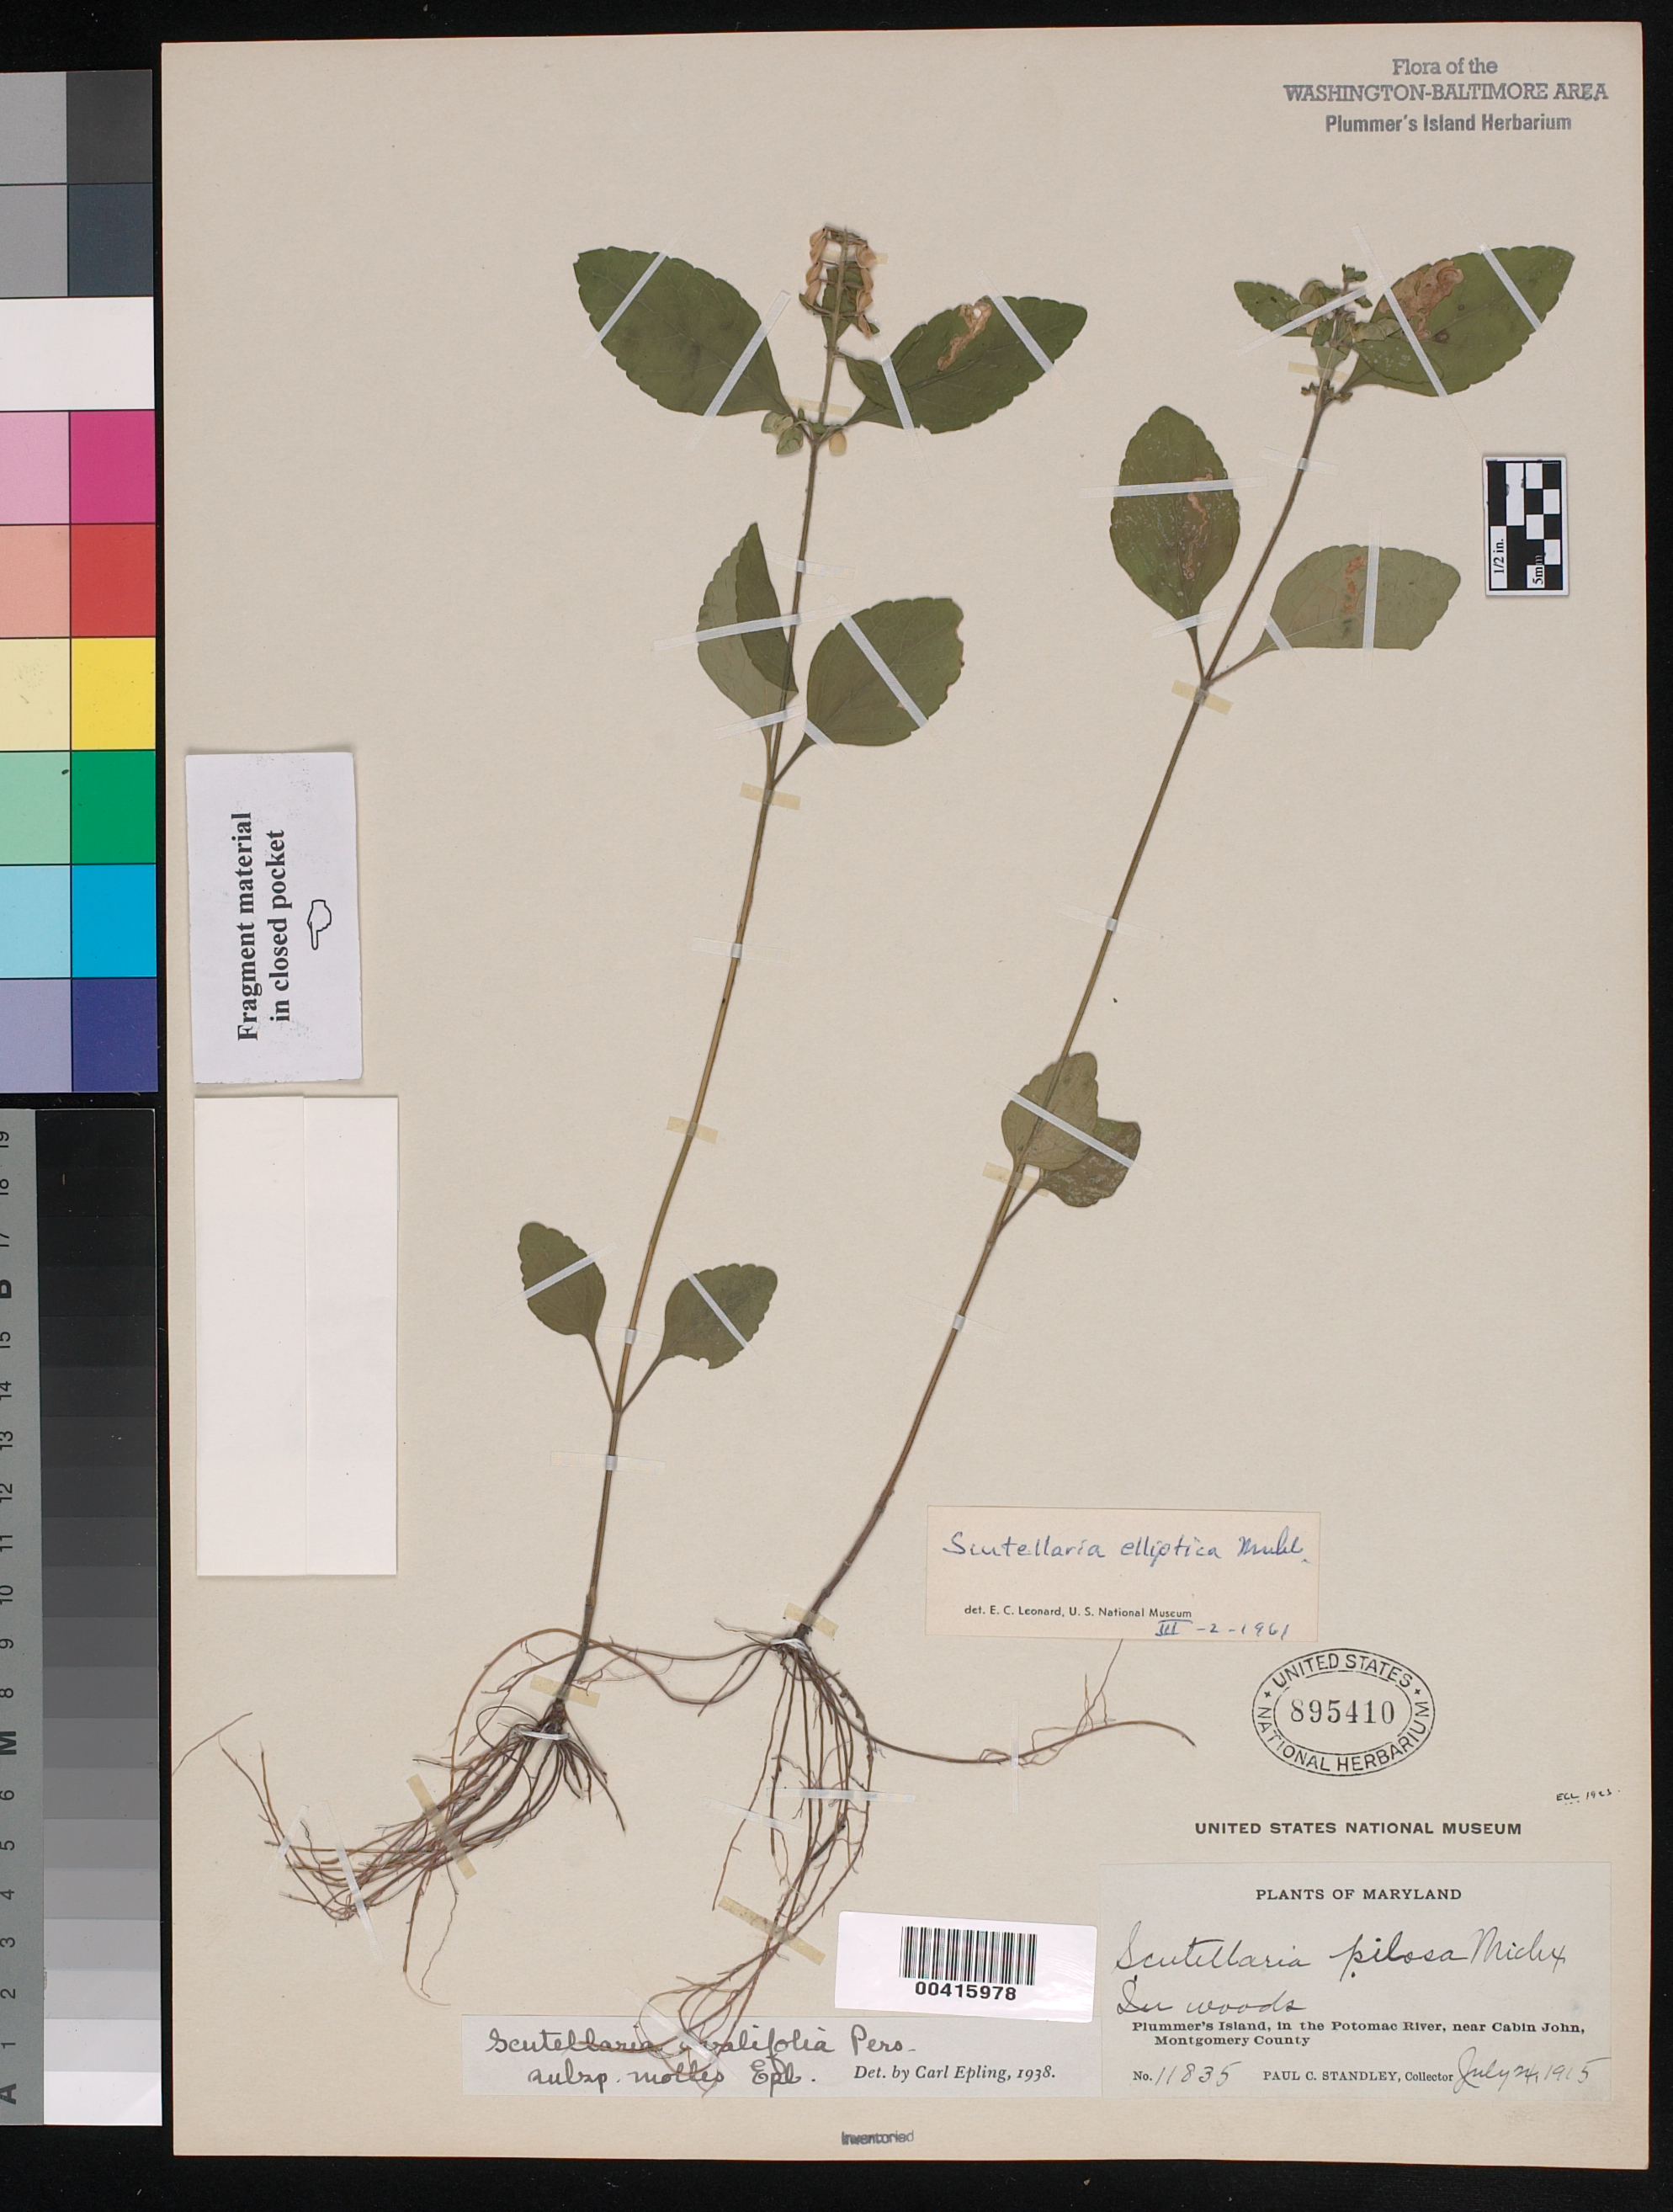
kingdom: Plantae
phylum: Tracheophyta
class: Magnoliopsida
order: Lamiales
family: Lamiaceae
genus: Scutellaria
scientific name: Scutellaria elliptica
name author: Muhl.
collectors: P. C. Standley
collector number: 11835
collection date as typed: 24 Jul 1915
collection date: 1915-07-24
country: United States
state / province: Maryland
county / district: Montgomery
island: Plummers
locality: Plummer's Island C. & O. Canal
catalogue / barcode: US 895410